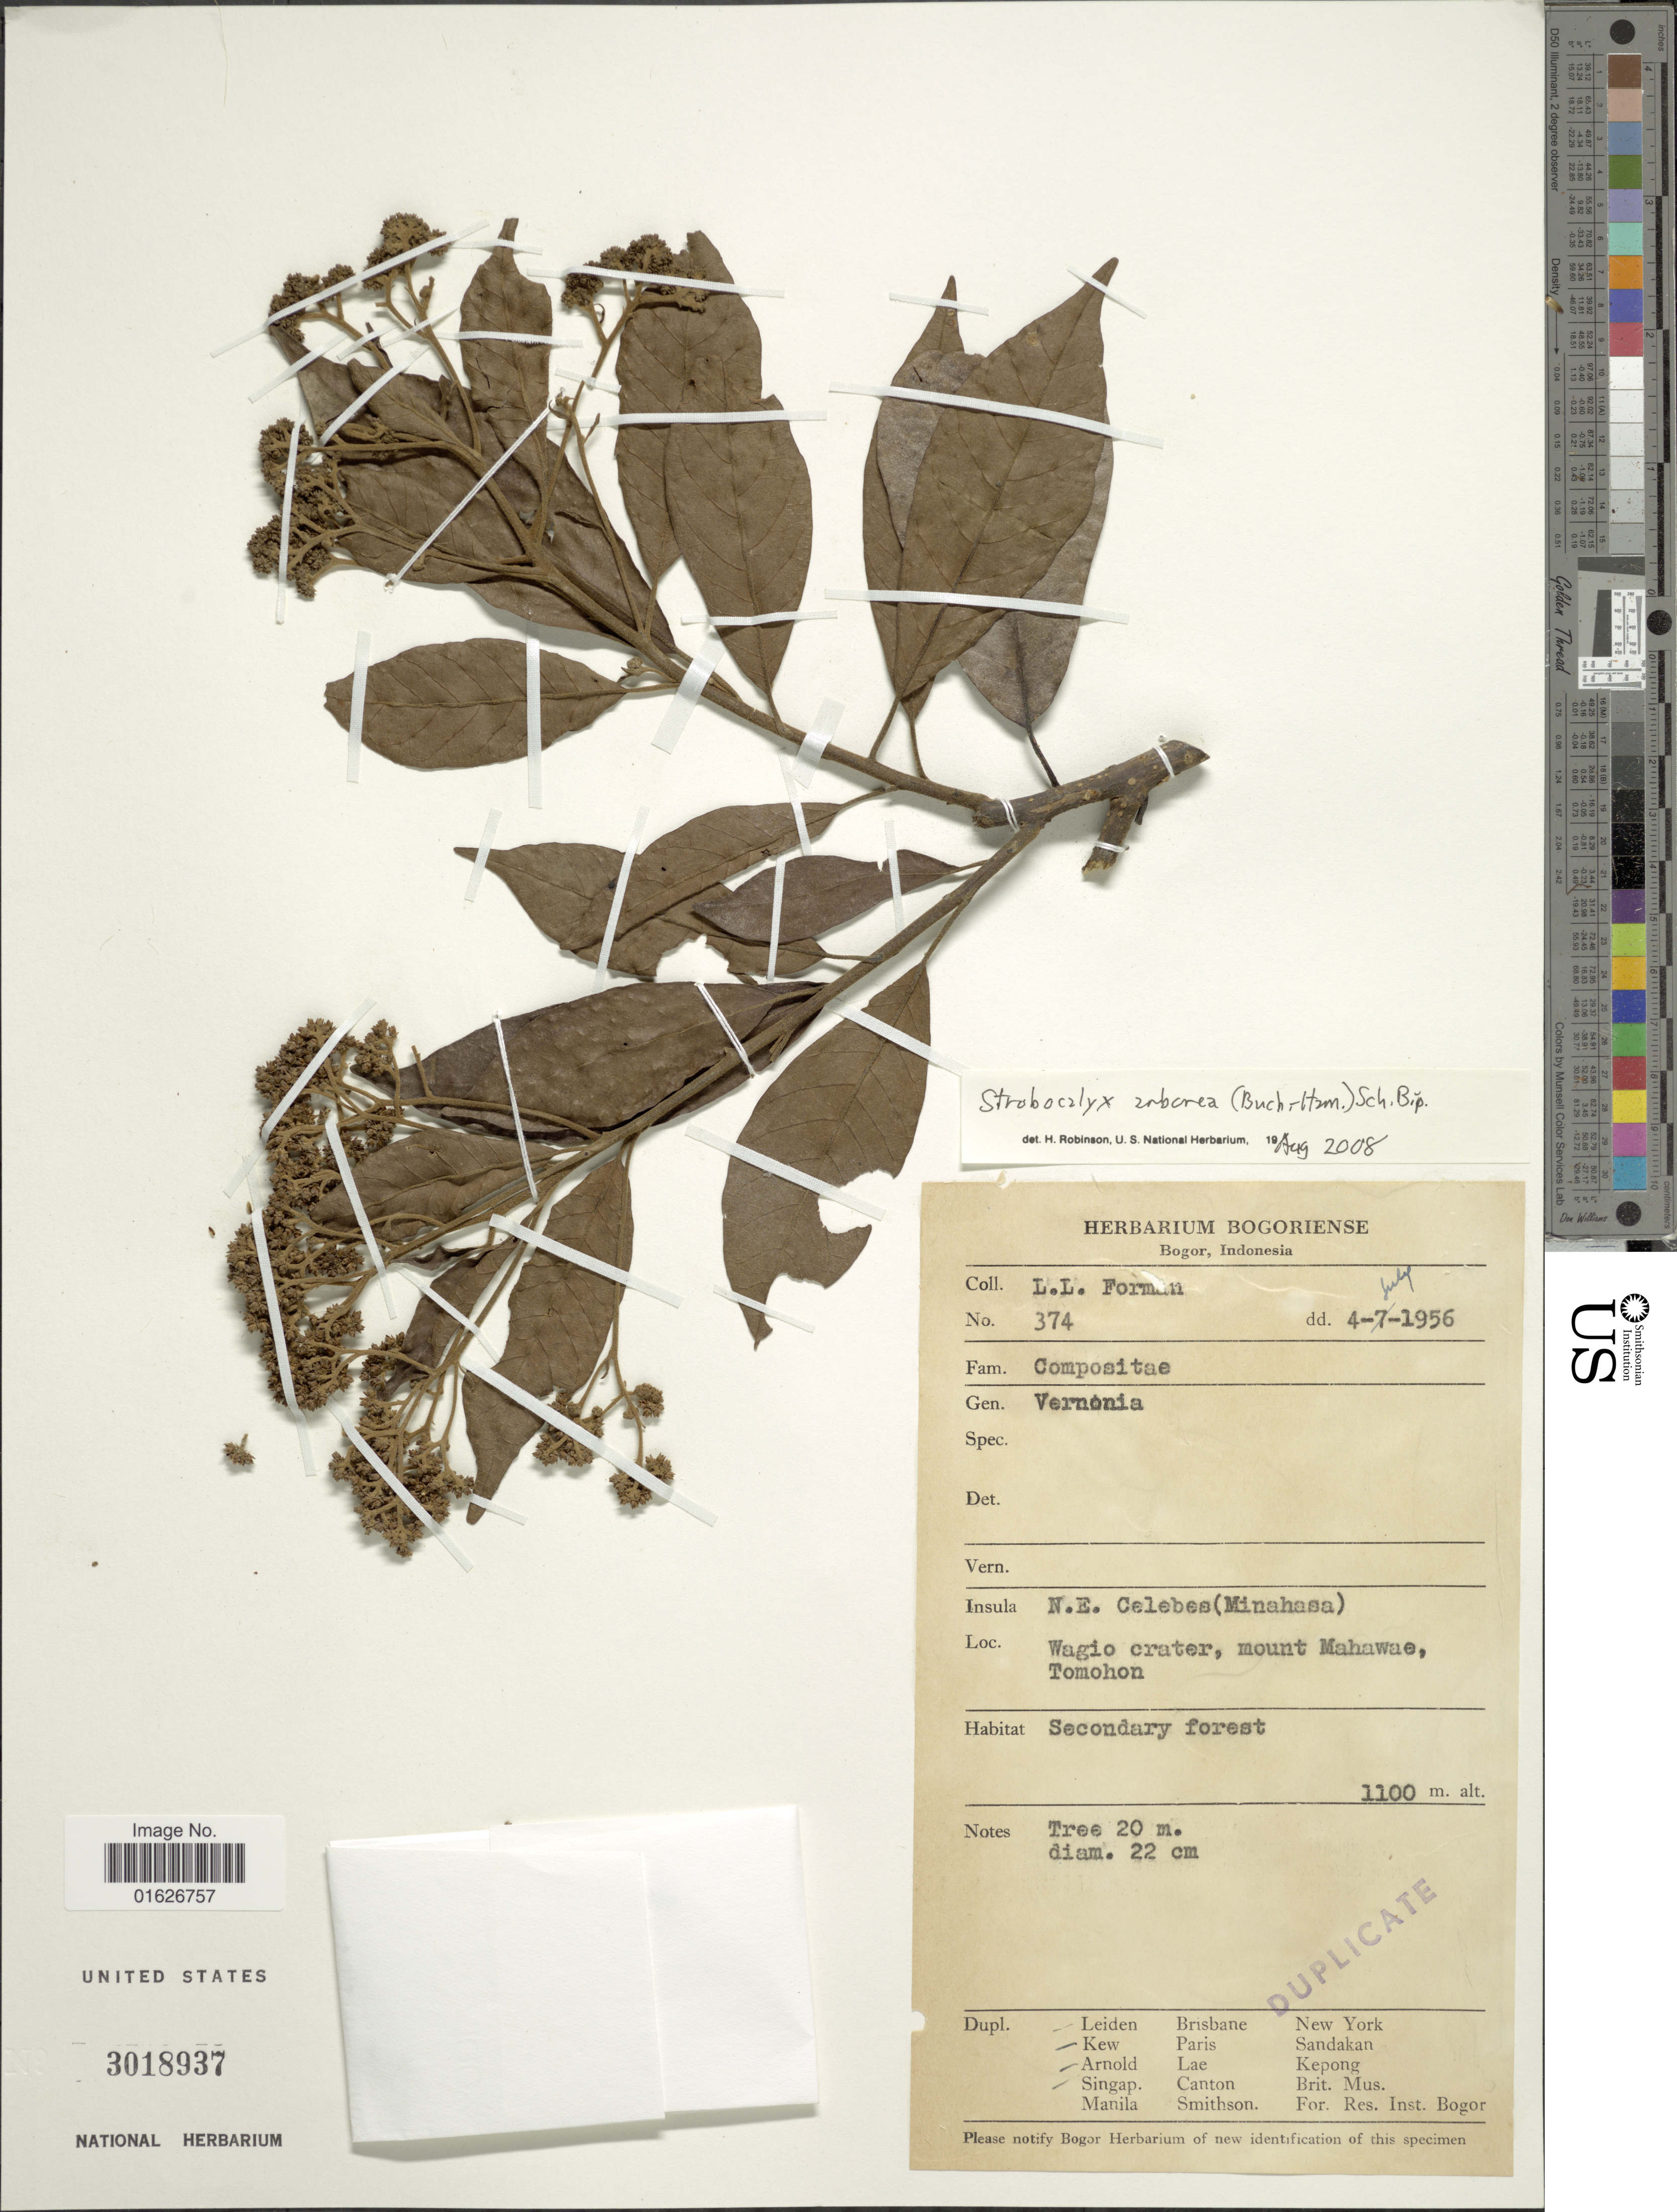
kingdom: Plantae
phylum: Tracheophyta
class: Magnoliopsida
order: Asterales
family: Asteraceae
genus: Strobocalyx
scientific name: Strobocalyx arborea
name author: (Buch.-Ham.) Sch. Bip.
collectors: L. Forman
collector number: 374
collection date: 1956-07-04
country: Indonesia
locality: Bogor, N.E. Celebes ( Minahasa ) Wagio Crater, Mount Mahawae, Tomohon.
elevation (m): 1100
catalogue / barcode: US 3018937